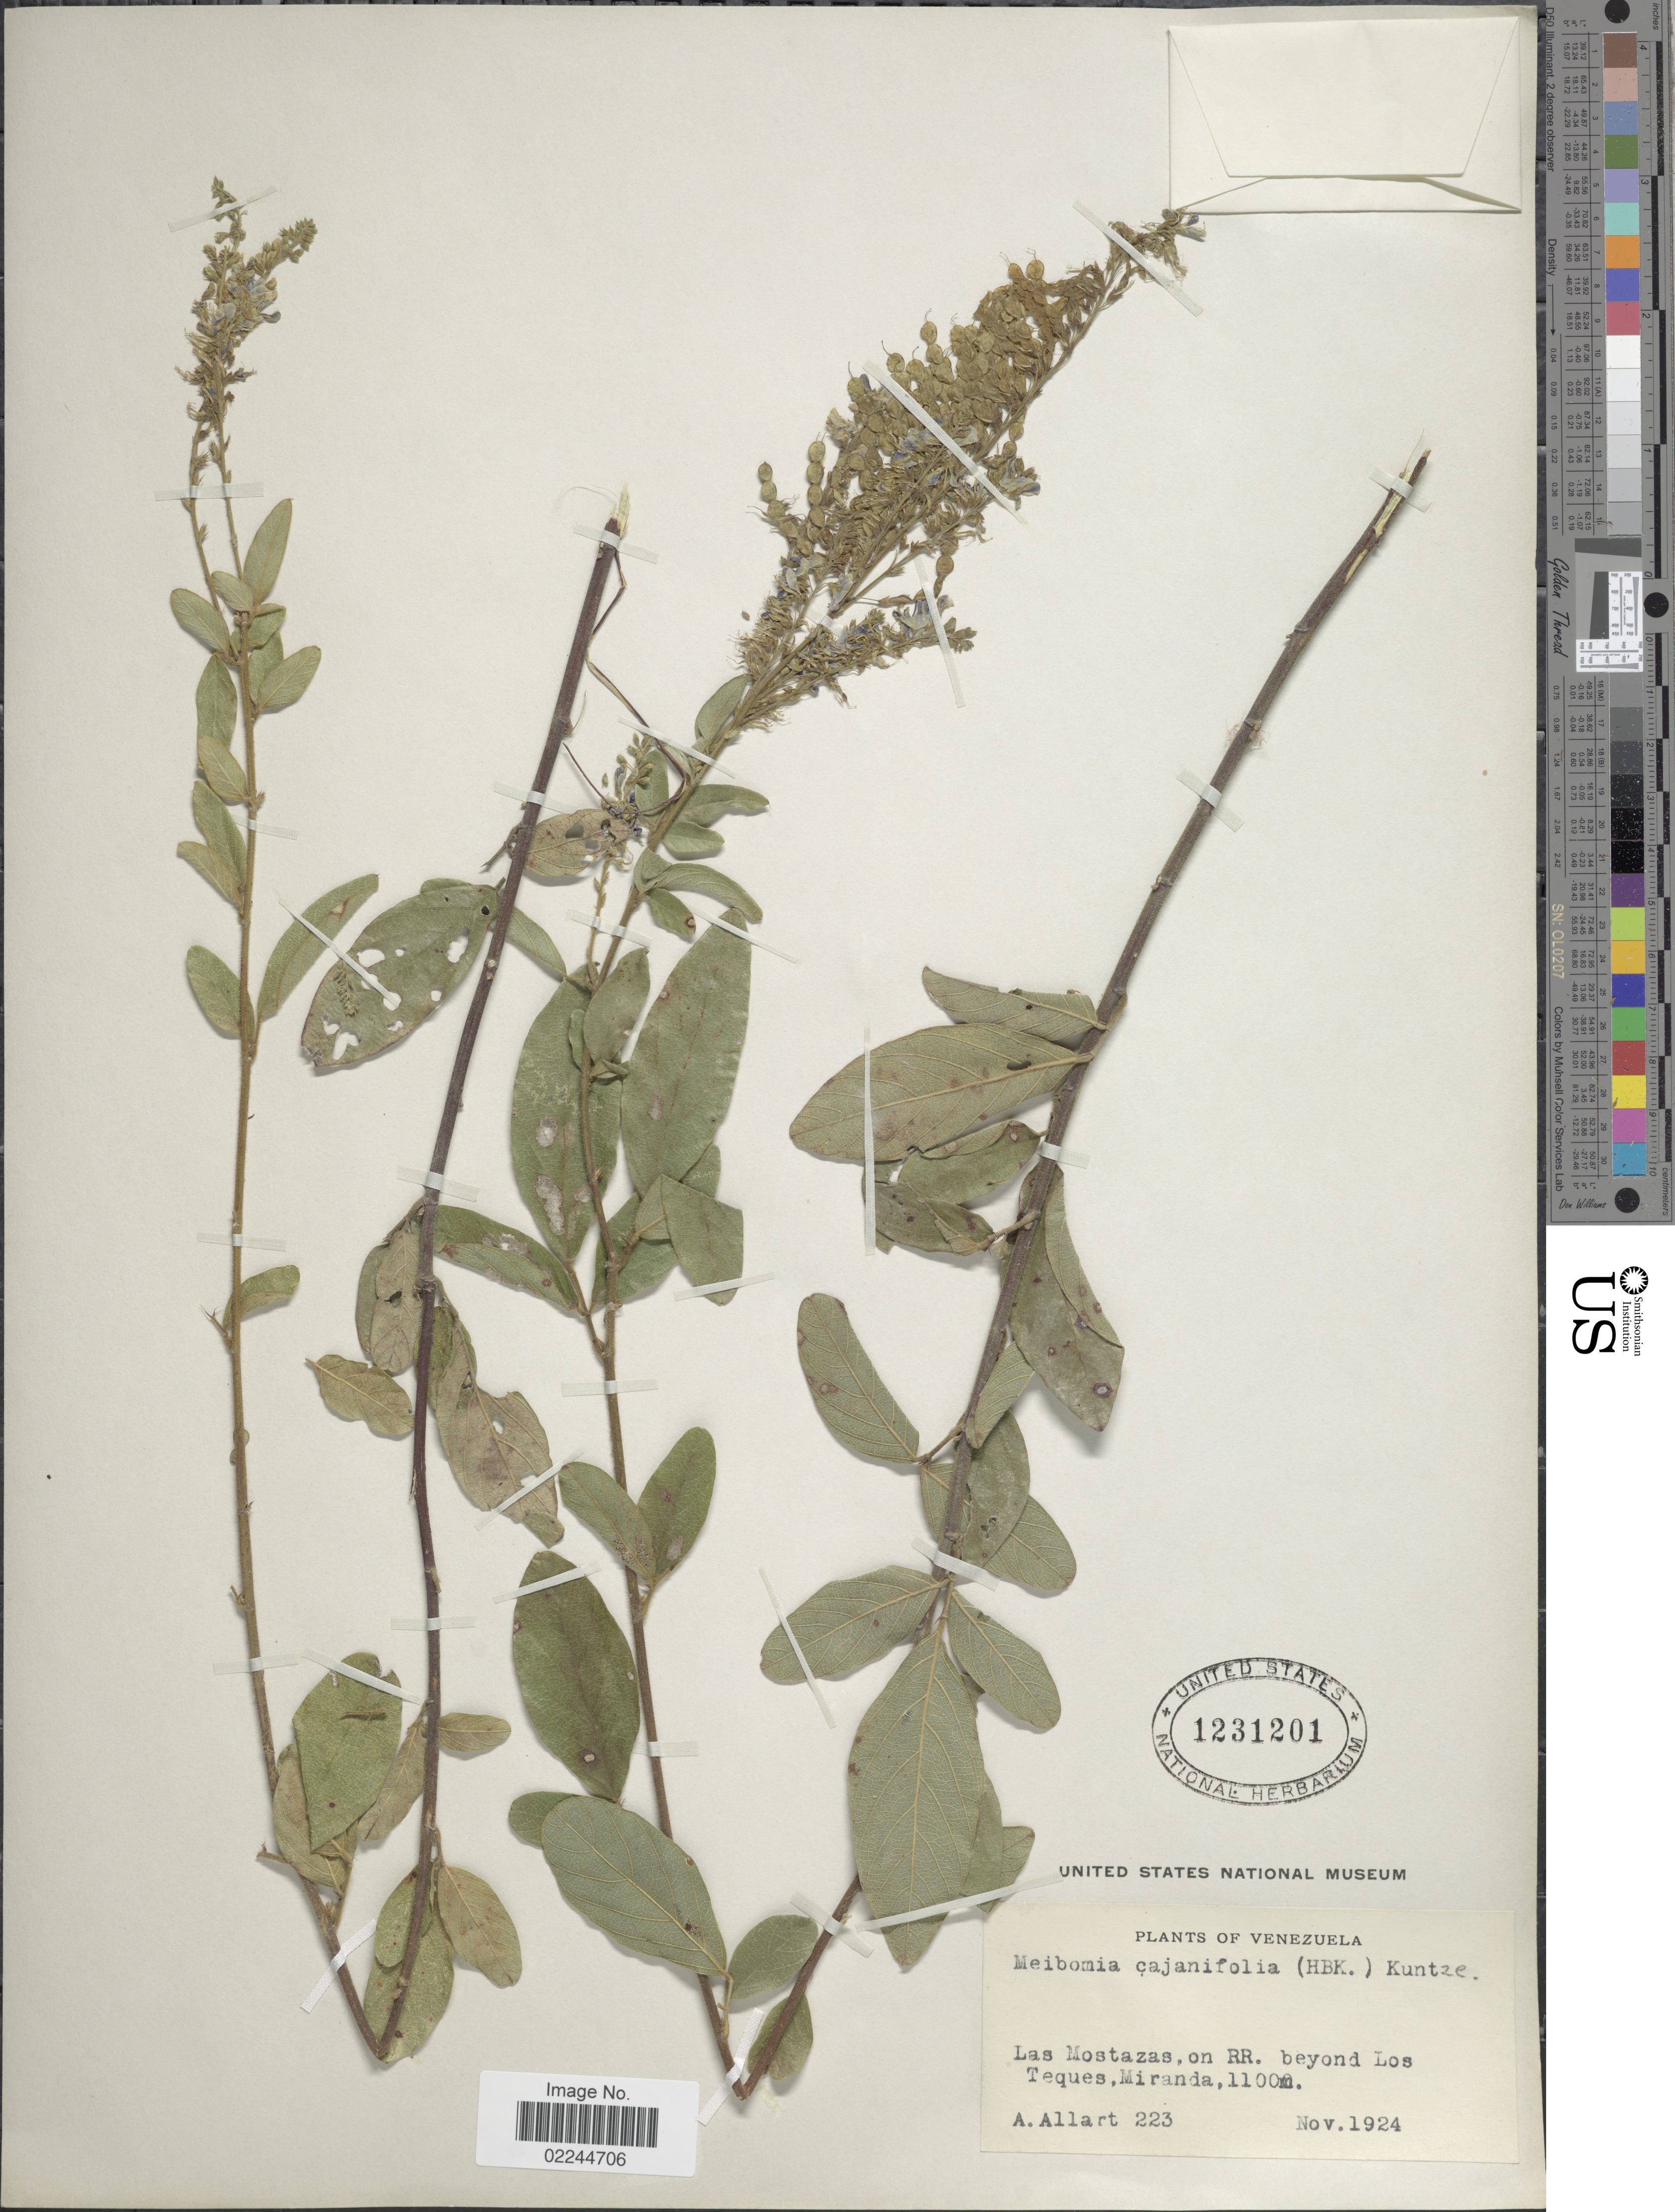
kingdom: Plantae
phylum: Tracheophyta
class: Magnoliopsida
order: Fabales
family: Fabaceae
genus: Desmodium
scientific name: Desmodium cajanifolium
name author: (Kunth) DC.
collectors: A. Allart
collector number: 223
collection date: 1924-11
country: Venezuela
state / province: Miranda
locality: Los Mostazas, on RR. beyond Los Teques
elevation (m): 1100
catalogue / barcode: US 1231201